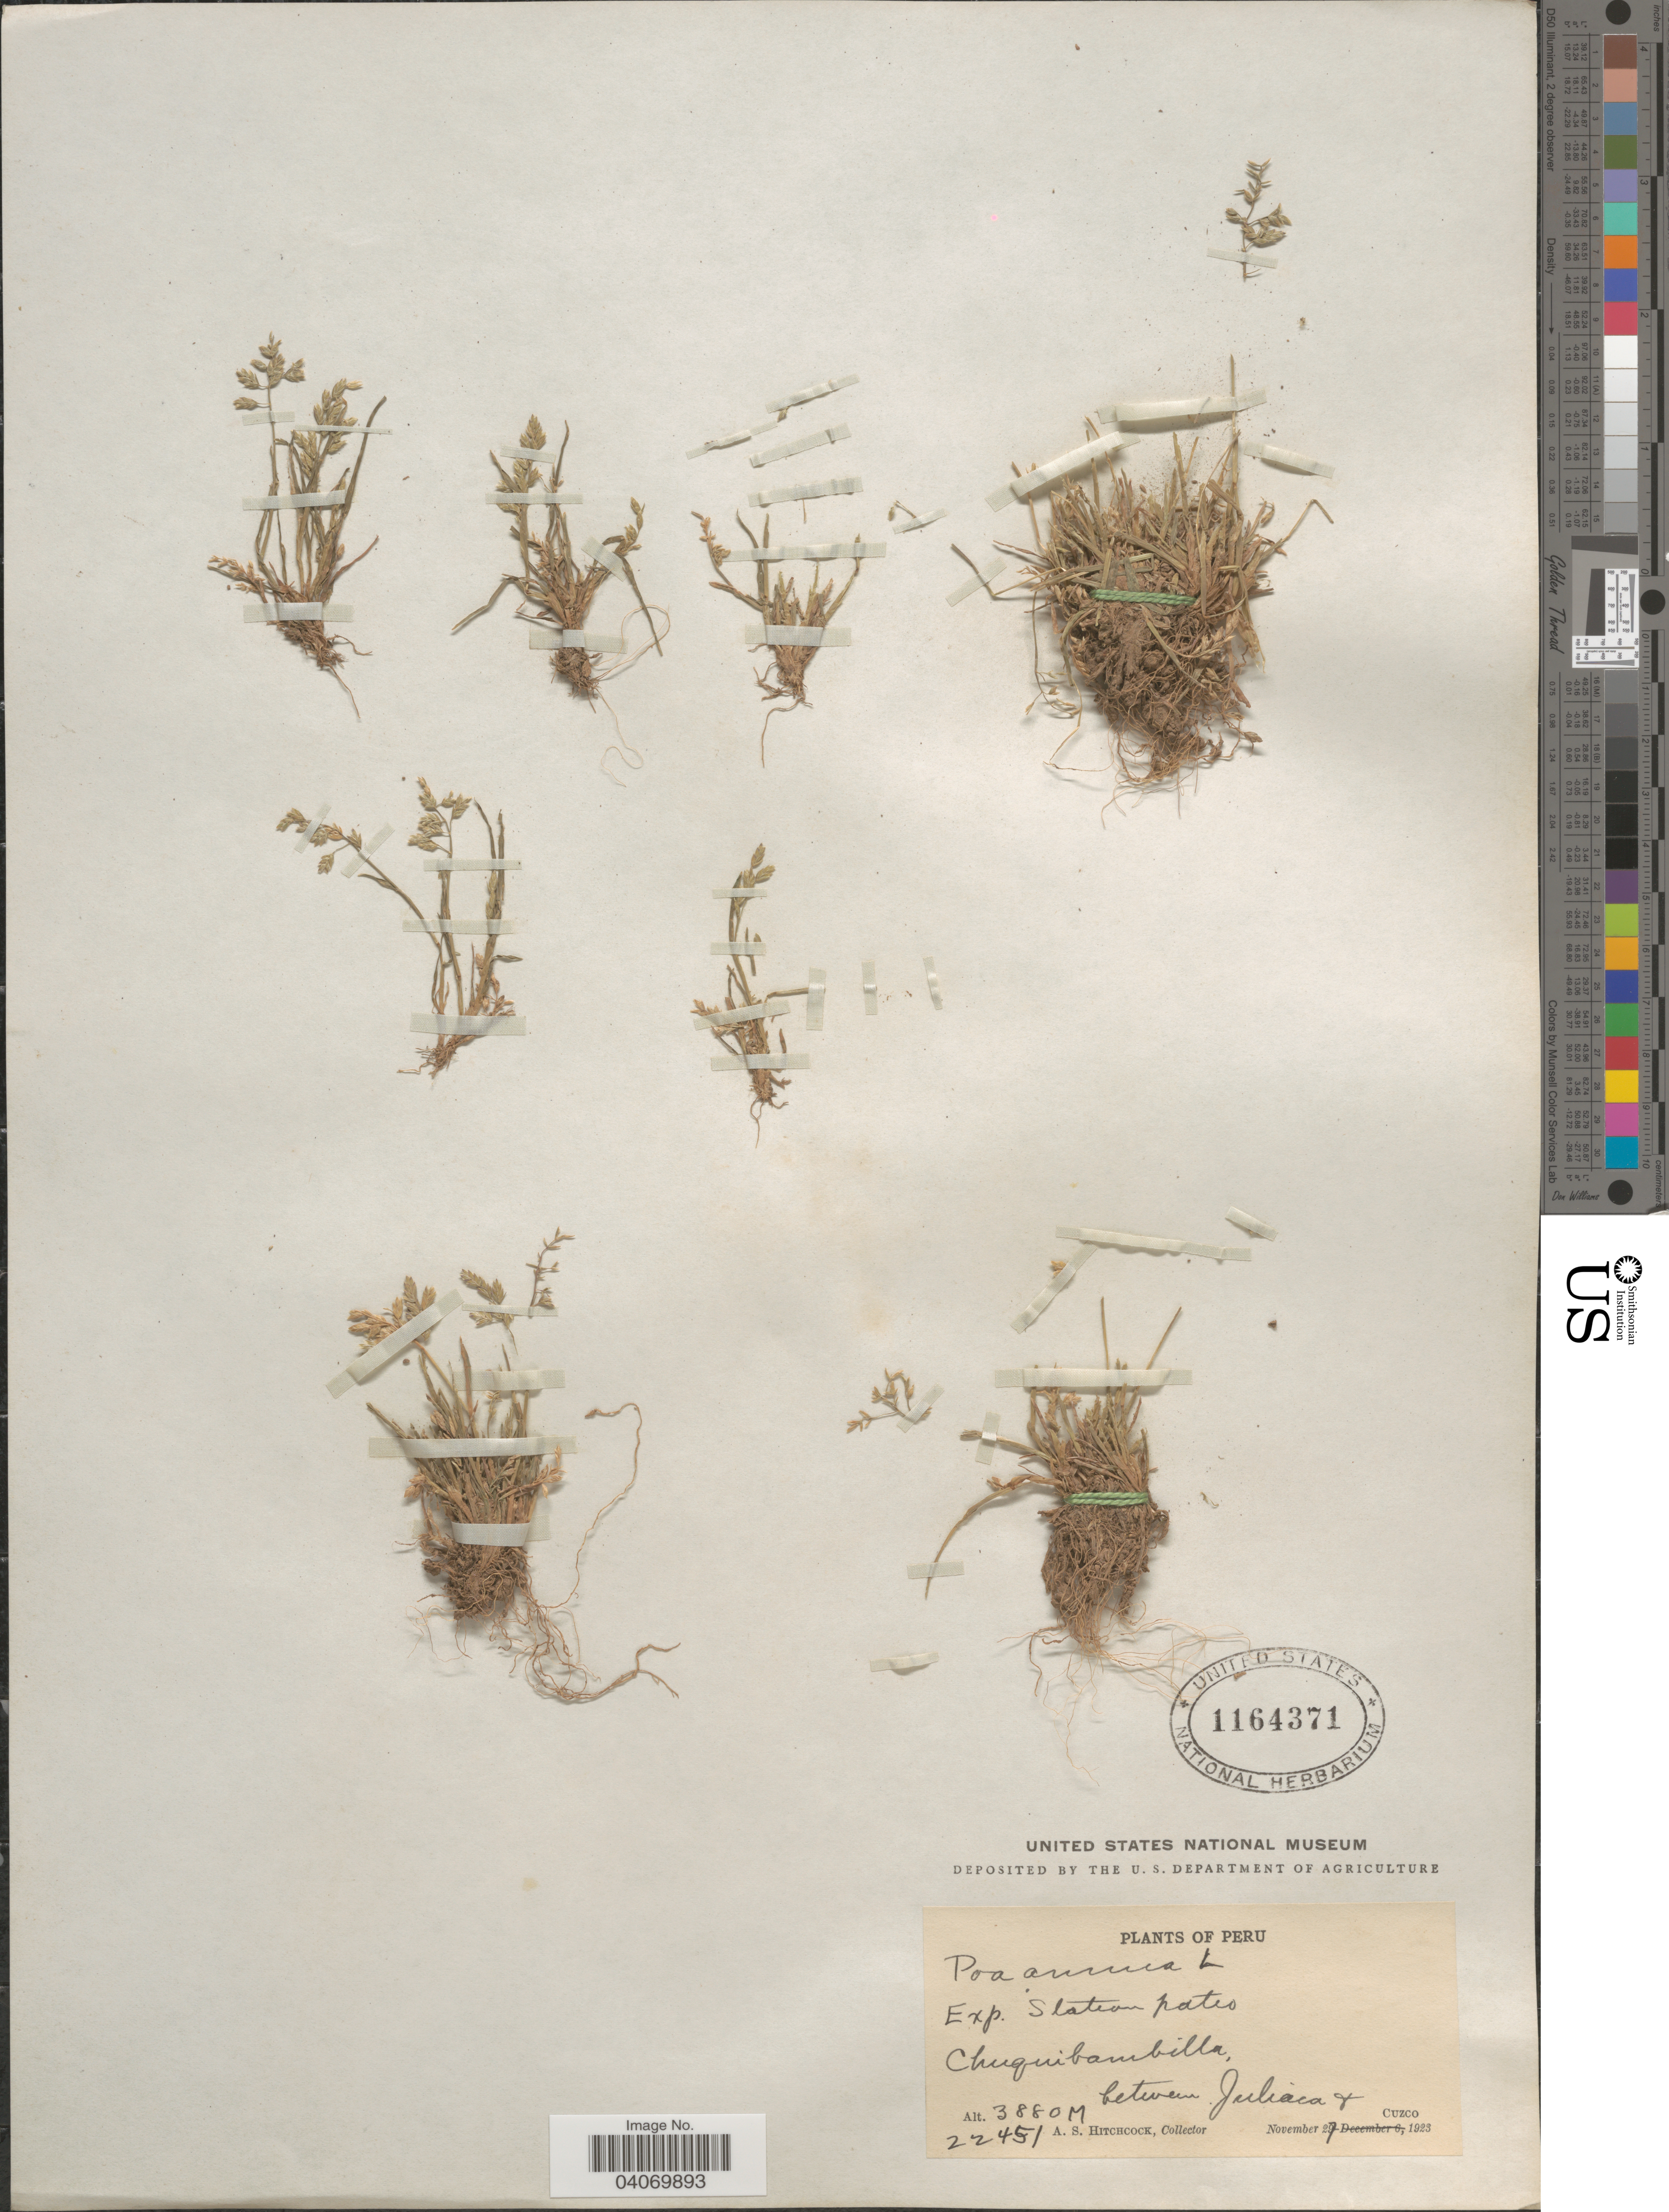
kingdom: Plantae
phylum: Tracheophyta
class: Liliopsida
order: Poales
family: Poaceae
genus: Poa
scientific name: Poa annua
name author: L.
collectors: A. S. Hitchcock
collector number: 22451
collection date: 1923-11-27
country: Peru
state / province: Cusco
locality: Exp. Station patio, Chuquibambilla, between Juliaca & Cuzco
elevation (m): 3880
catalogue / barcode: US 1164371